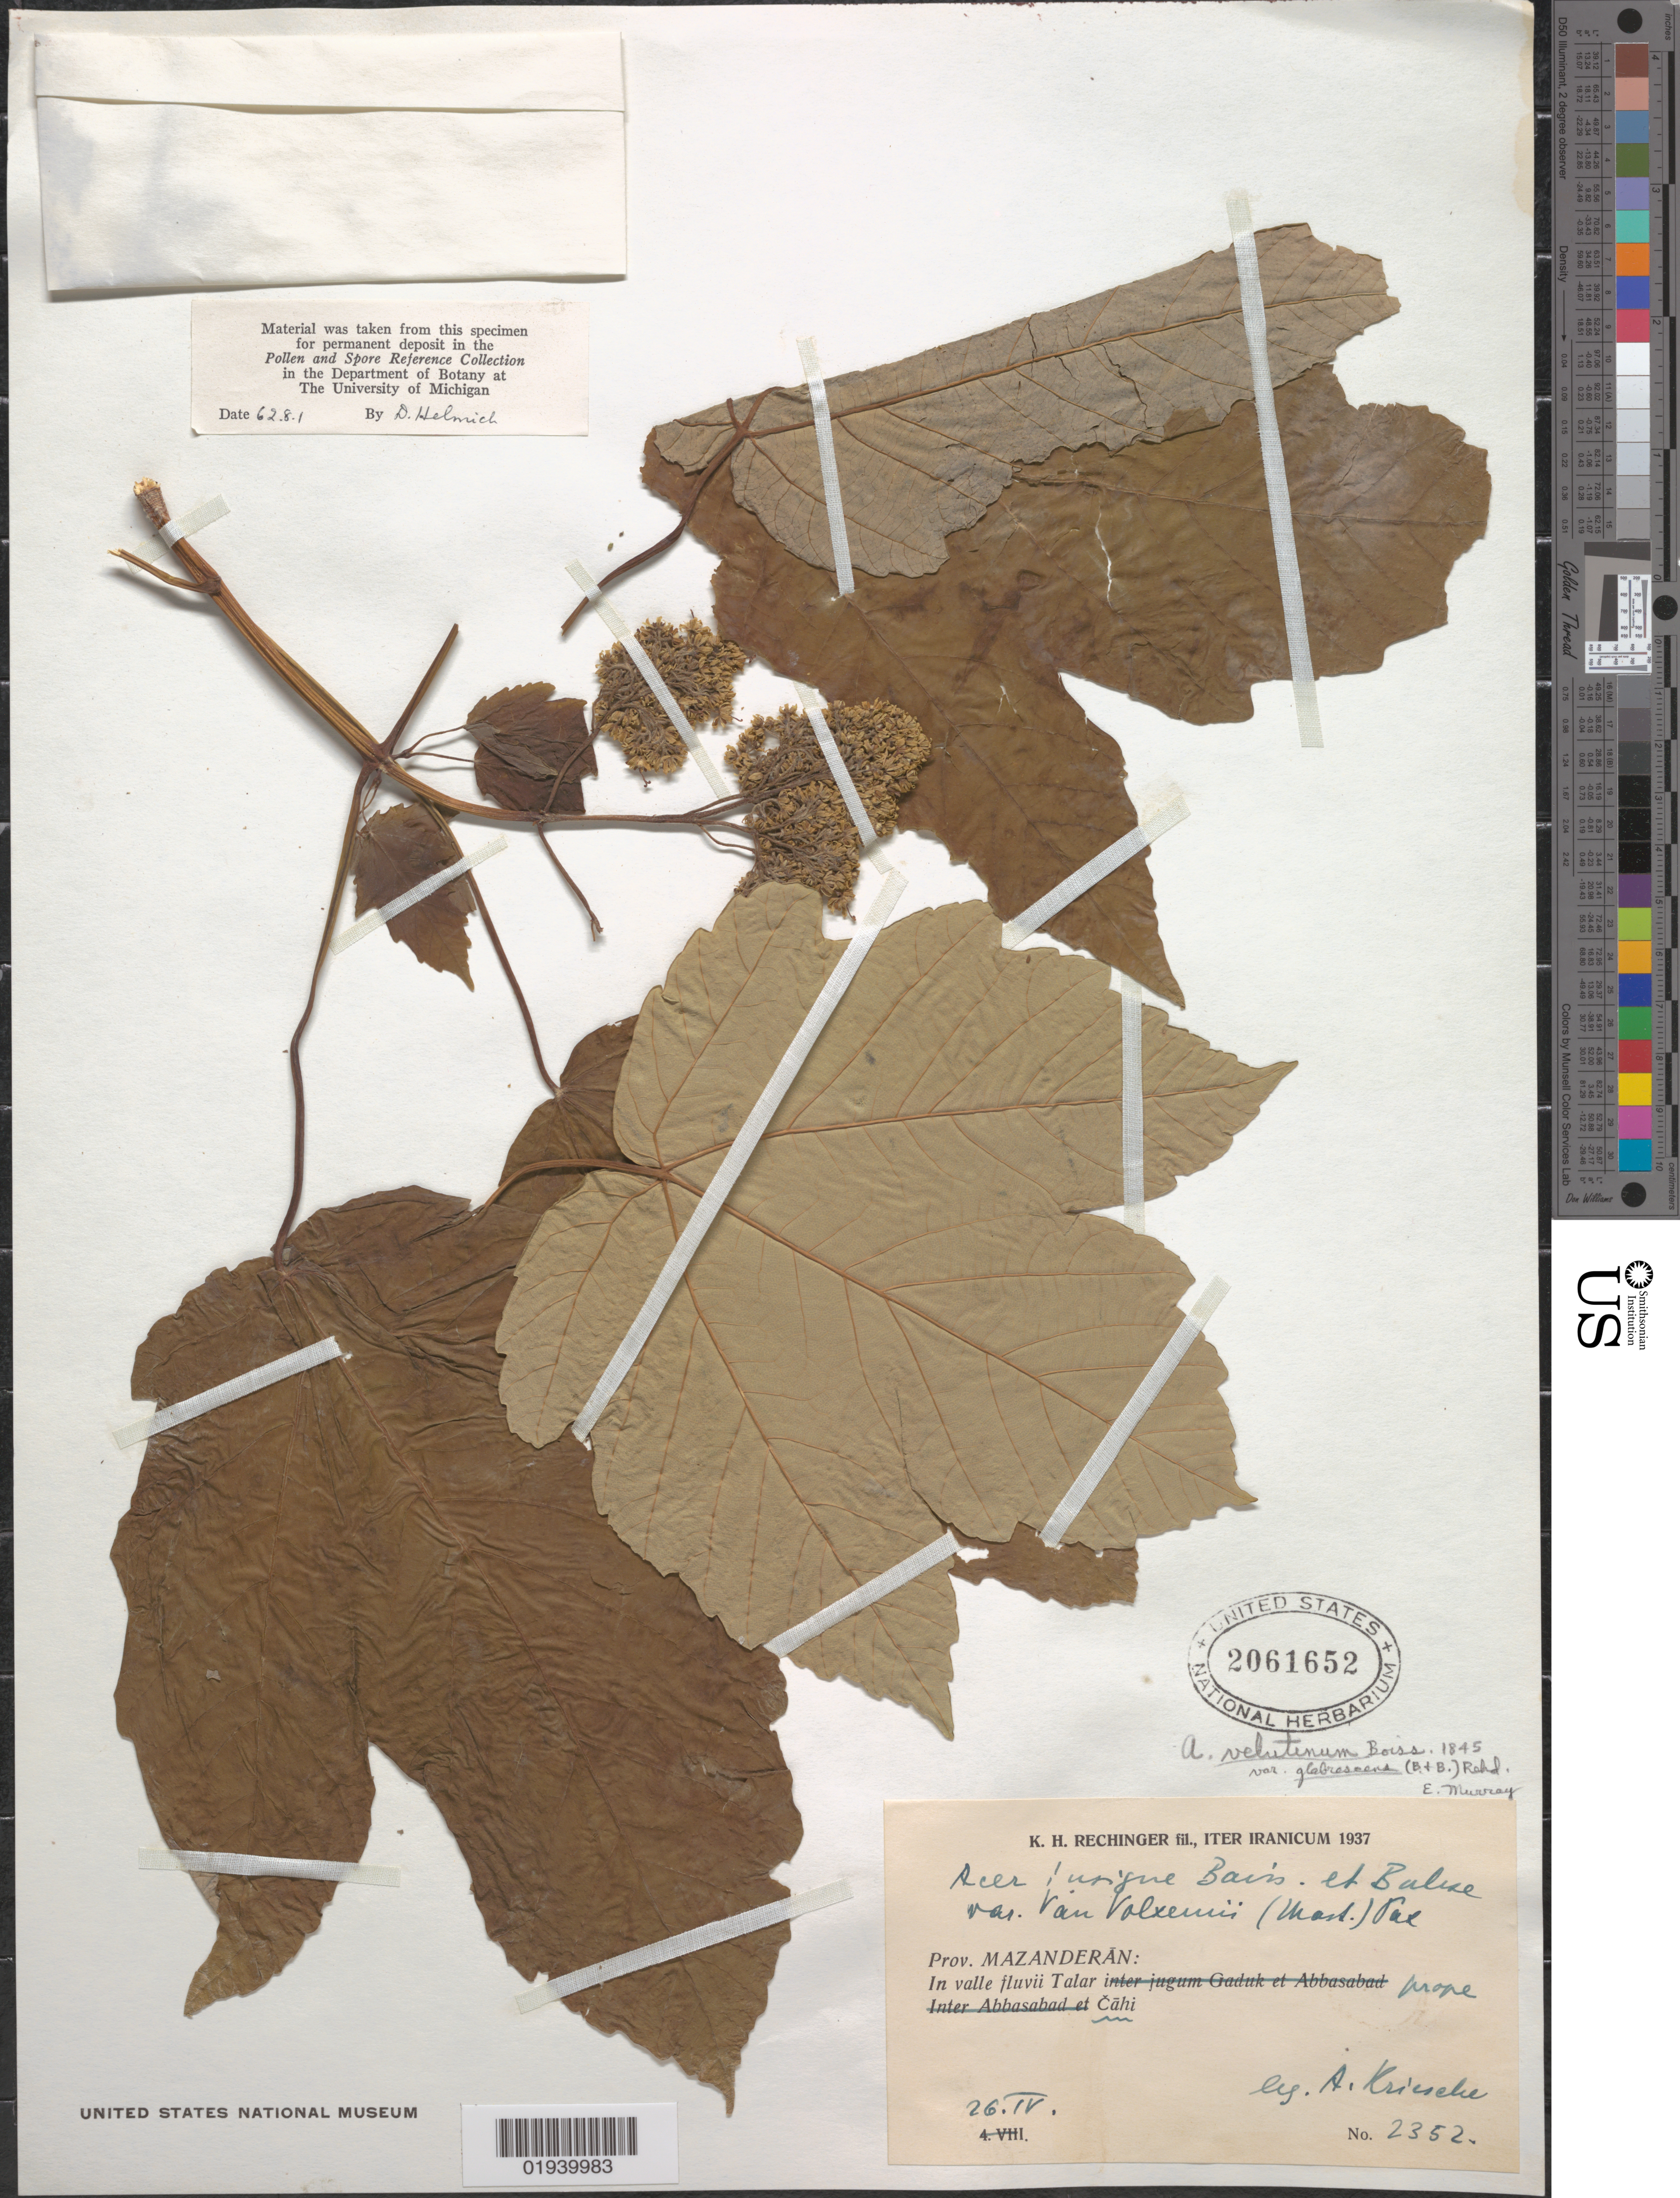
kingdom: Plantae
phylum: Tracheophyta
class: Magnoliopsida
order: Sapindales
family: Sapindaceae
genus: Acer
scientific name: Acer velutinum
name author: Boiss.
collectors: A. Kriesche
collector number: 2352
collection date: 1937-04-26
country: Iran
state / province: Mazandaran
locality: In valle fluvii Talar prope Cahi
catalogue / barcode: US 2061652